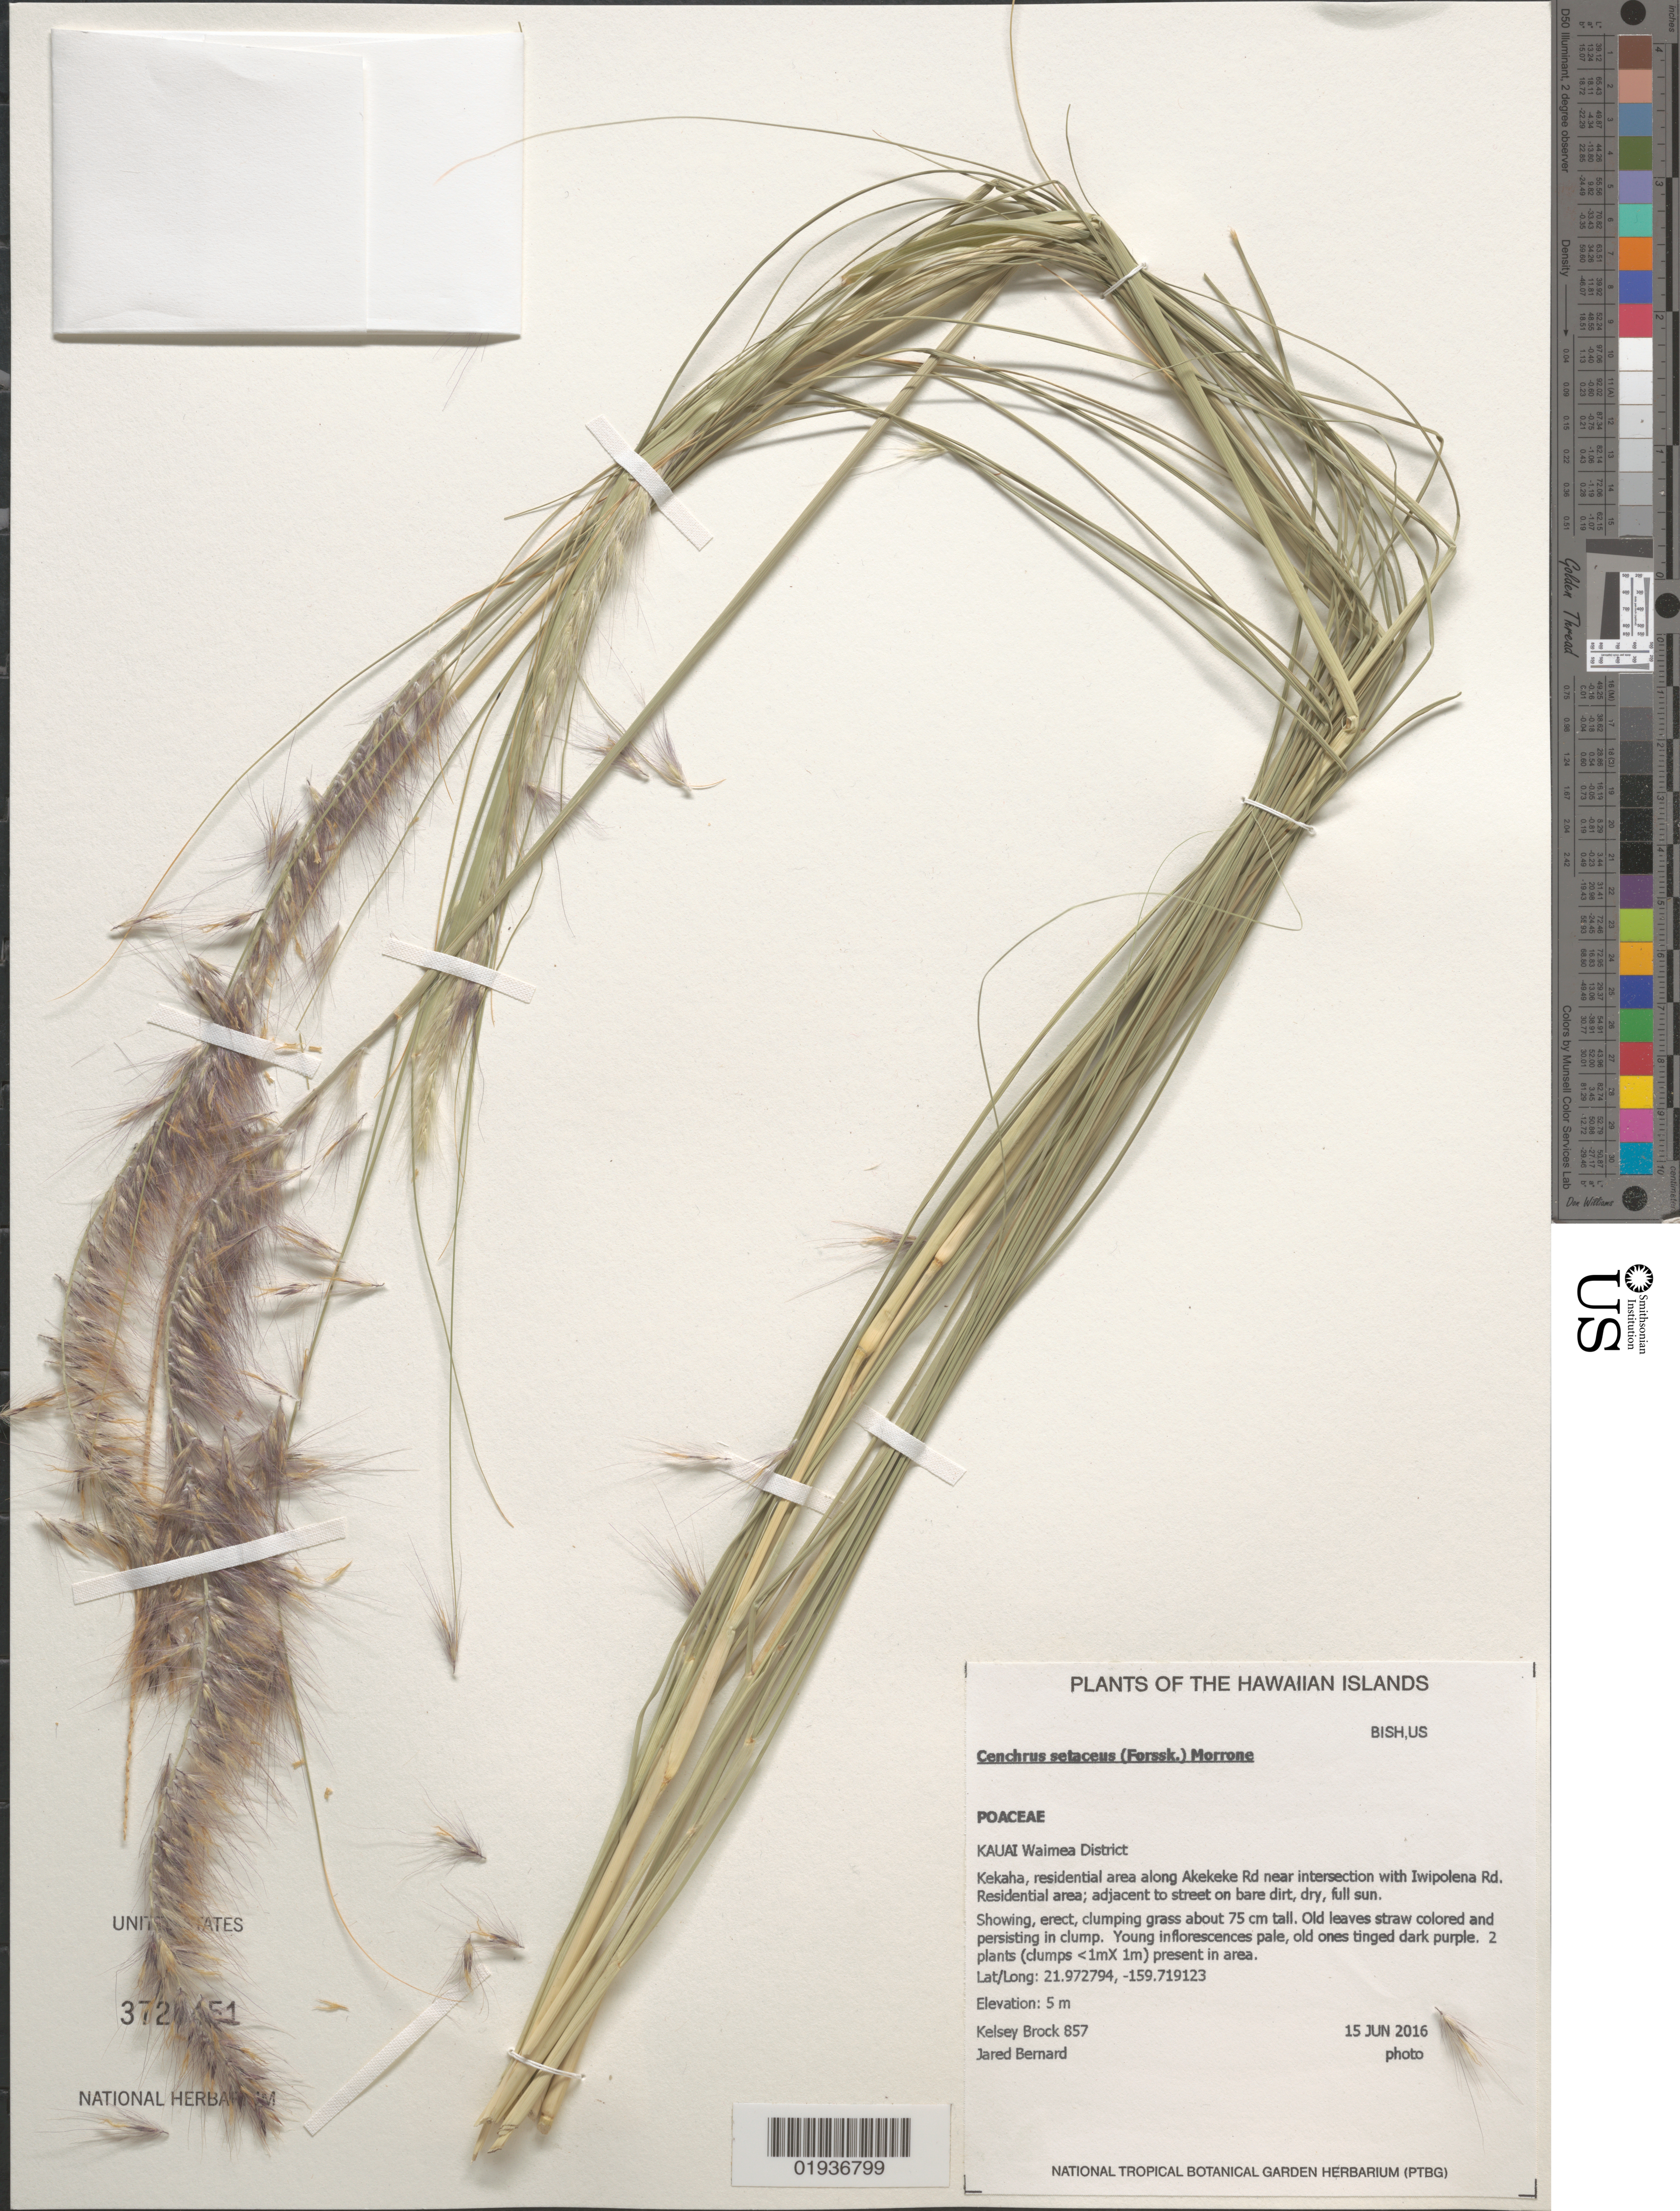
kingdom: Plantae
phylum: Tracheophyta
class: Liliopsida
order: Poales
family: Poaceae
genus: Cenchrus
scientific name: Cenchrus setaceus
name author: (Forssk.) Morrone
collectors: K. Brock & J. Bernard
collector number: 857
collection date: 2016-06-15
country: United States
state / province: Hawaii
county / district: Kauai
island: Kaua'i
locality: Waimea District, Kekaha, residential area along Akekeke Rd. near intersection with Iwipolena Rd., residential area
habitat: Adjacent to street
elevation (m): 5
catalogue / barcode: US 3728451